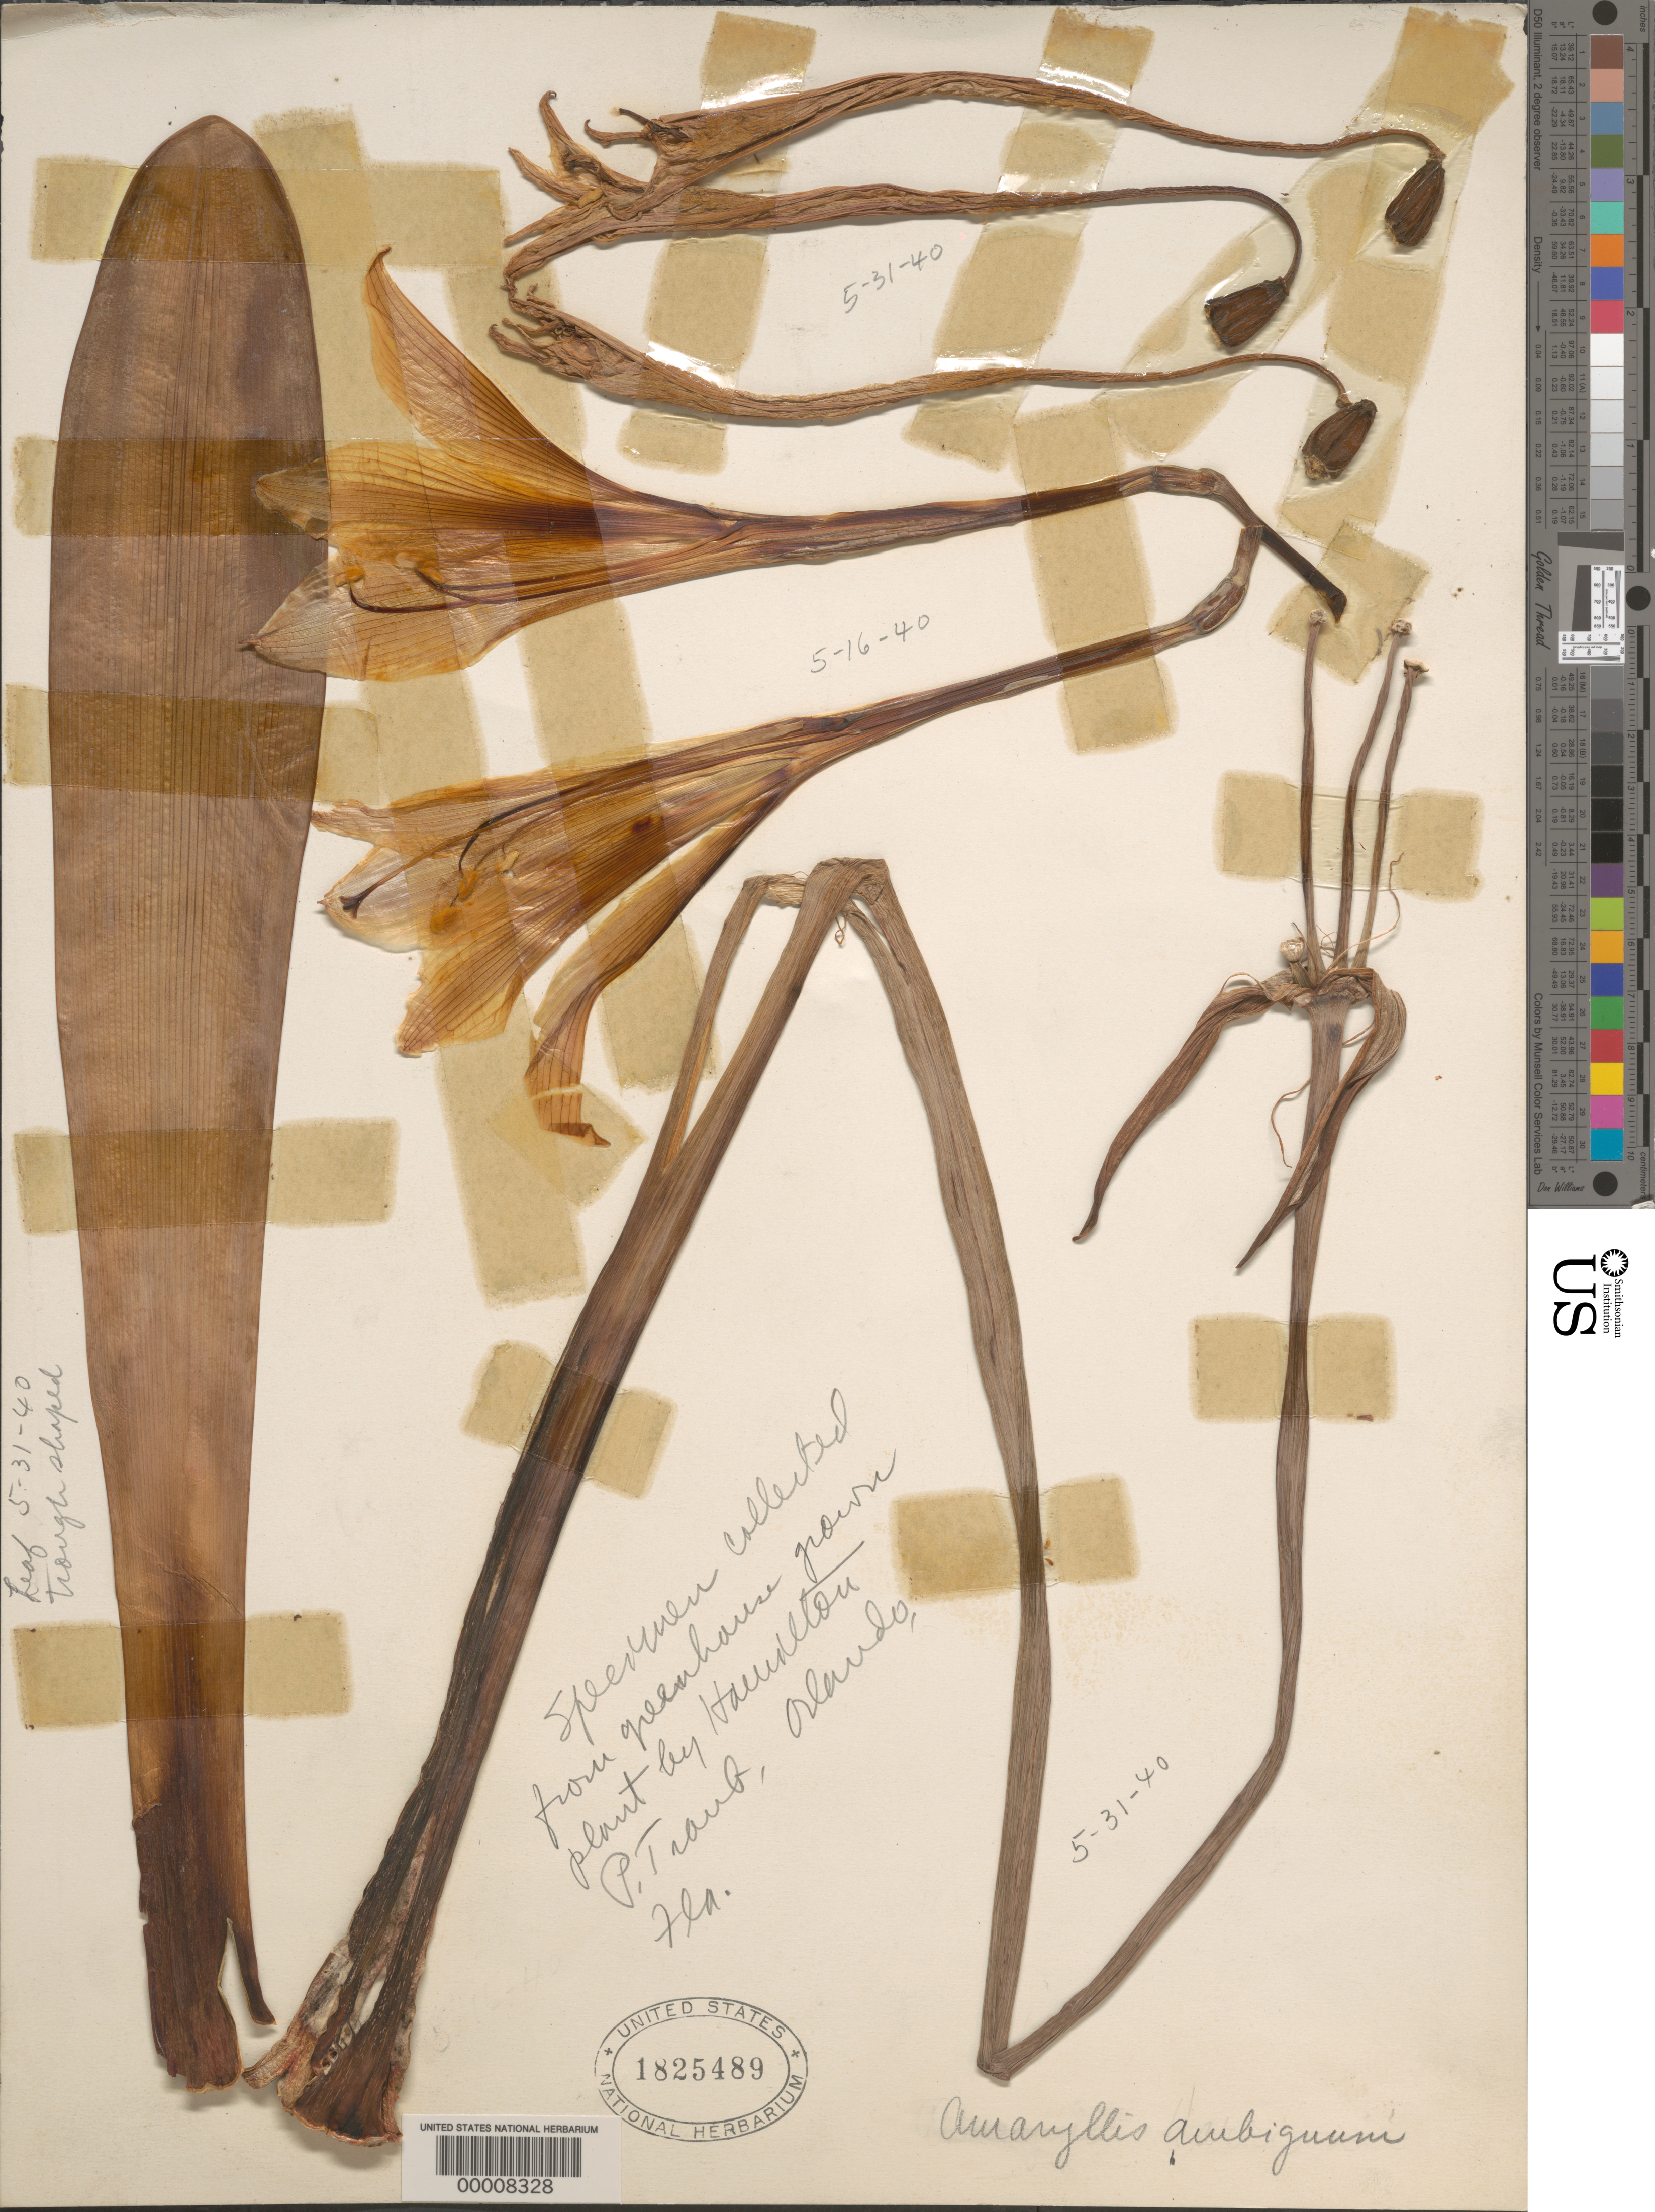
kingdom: Plantae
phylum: Tracheophyta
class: Liliopsida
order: Asparagales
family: Amaryllidaceae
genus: Amaryllis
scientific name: Amaryllis ambiguum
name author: J.J. Sm.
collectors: J. N. Rose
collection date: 1969-09-27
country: United States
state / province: Florida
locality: Coconut Grove, former home of David Fairchild, the Kampong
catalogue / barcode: US 1825489